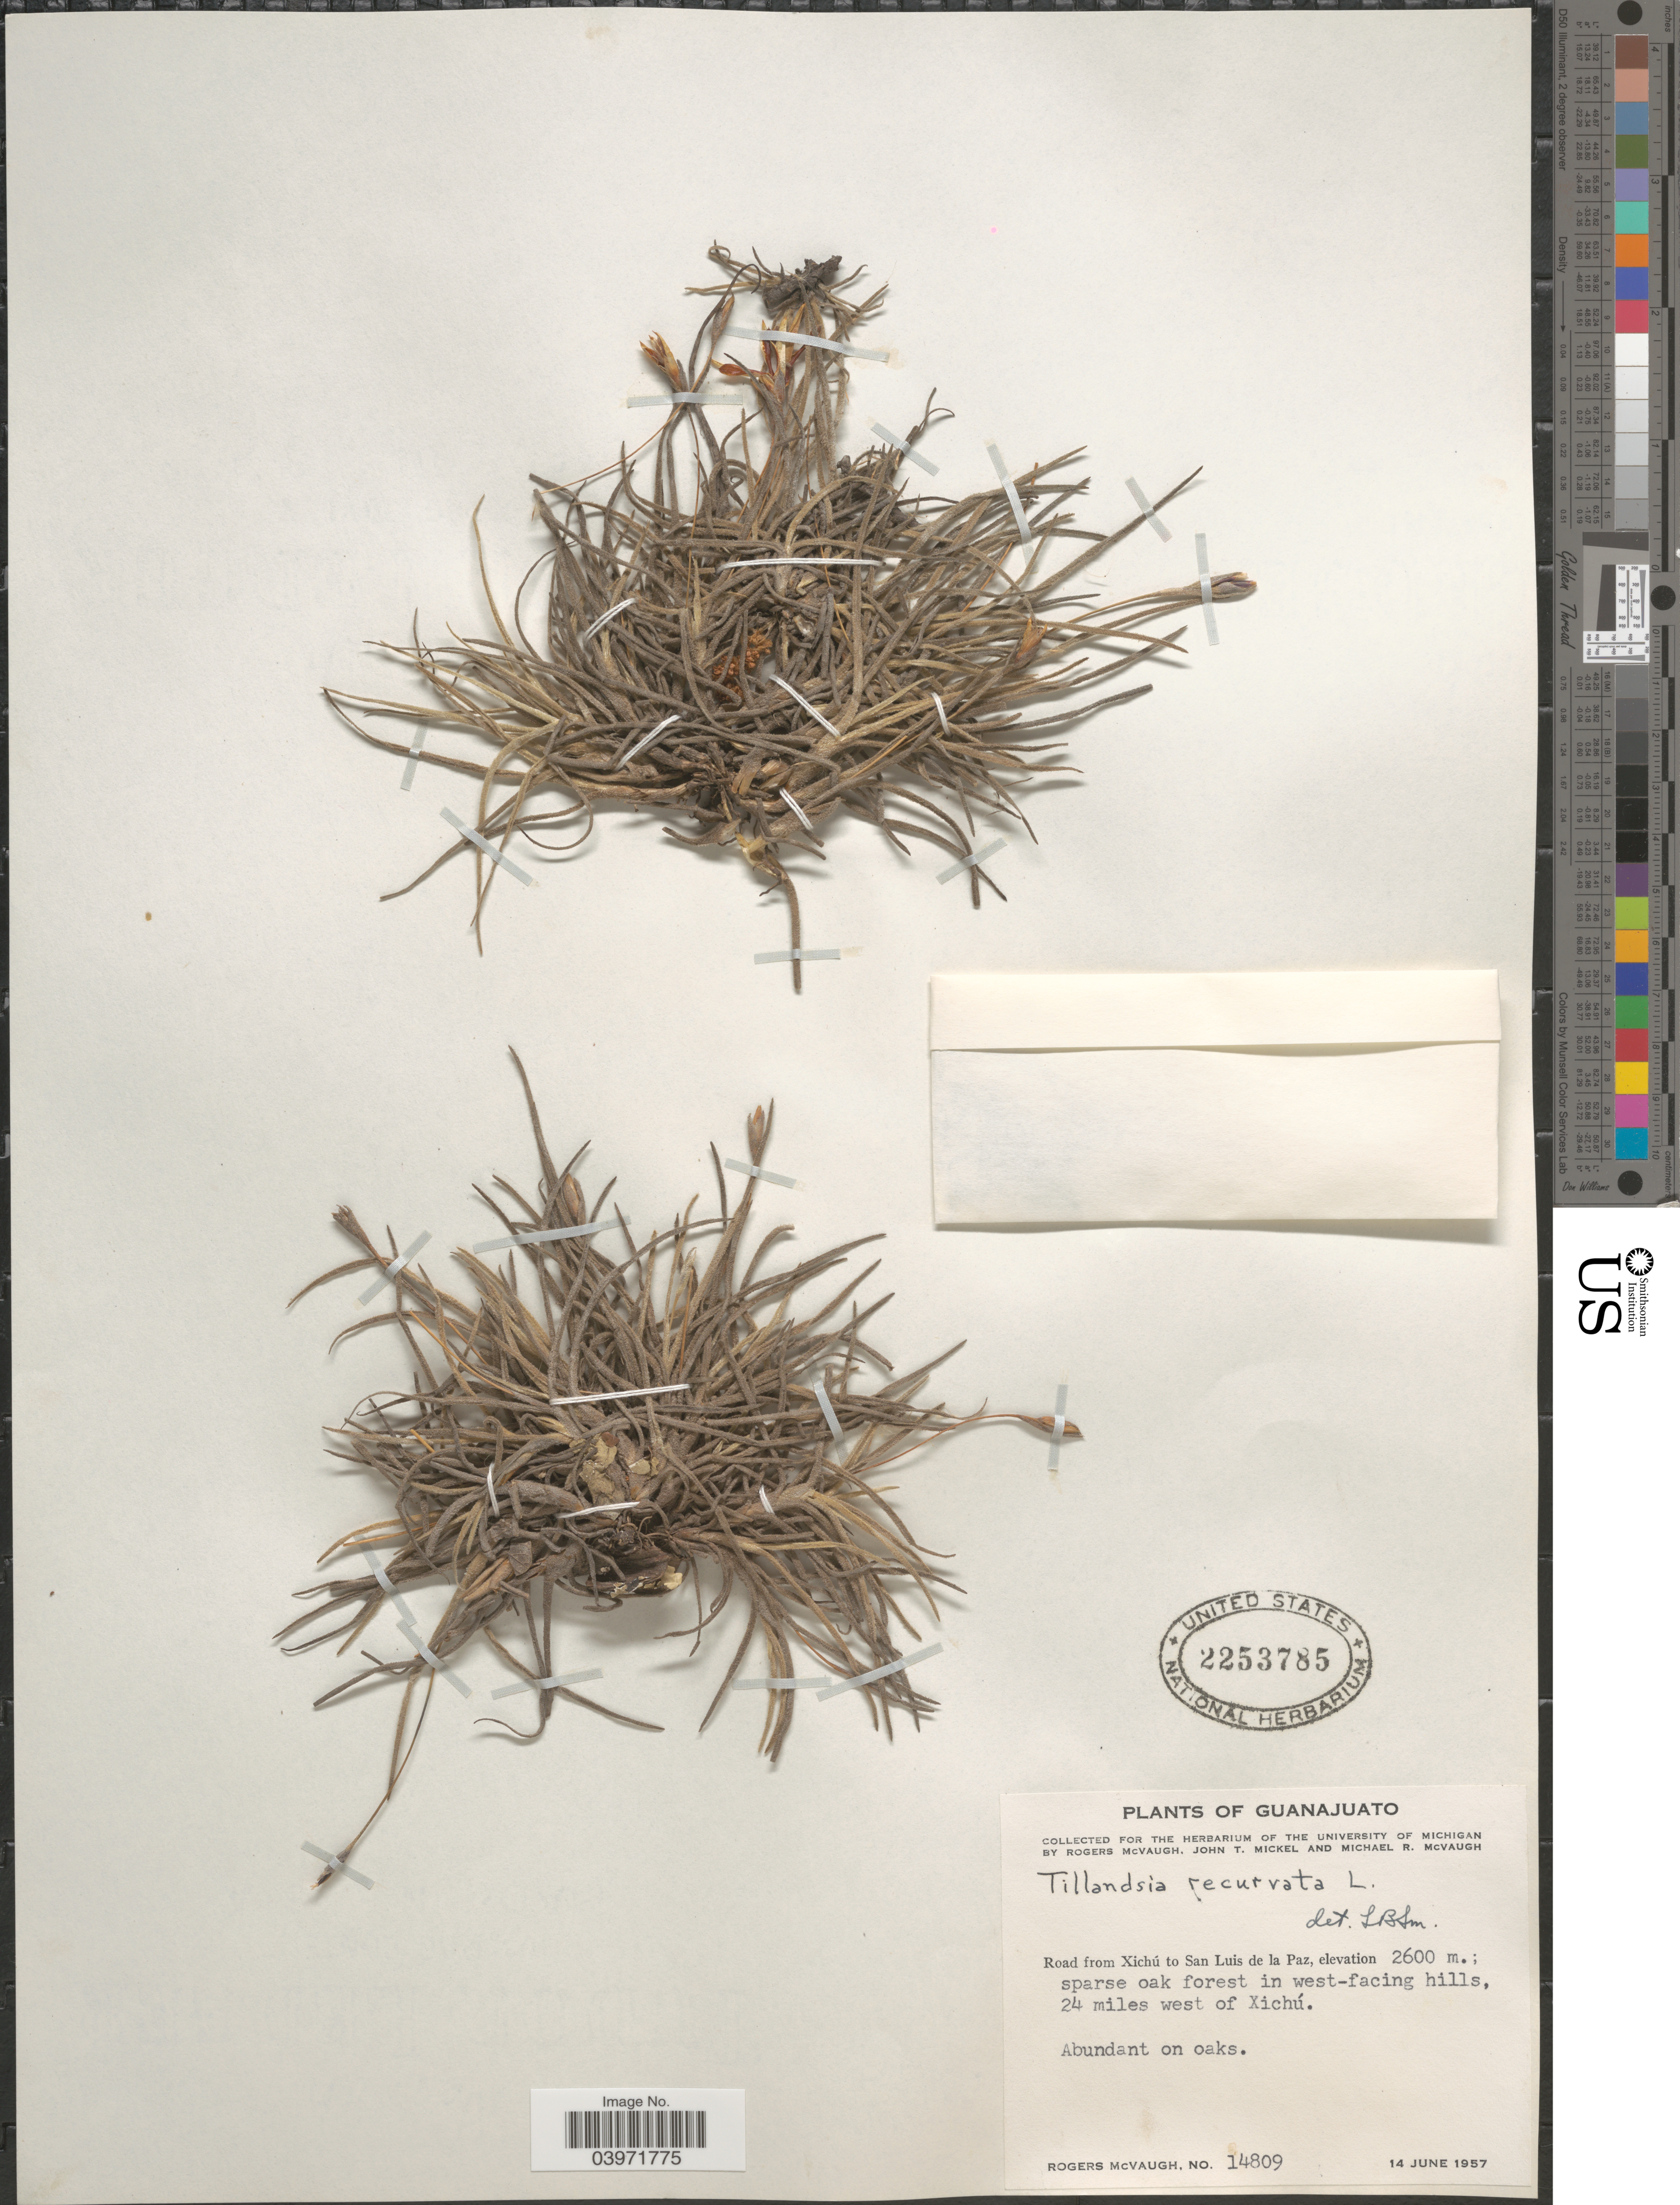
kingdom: Plantae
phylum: Tracheophyta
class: Liliopsida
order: Poales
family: Bromeliaceae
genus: Tillandsia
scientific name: Tillandsia recurvata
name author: L.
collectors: R. McVaugh, J. T. Mickel & M. R. McVaugh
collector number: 14809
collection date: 1957-06-14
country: Mexico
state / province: Guanajuato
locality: Road from Xichú to San Luis de la Paz, sparse oak forest in west-facing hills, 24 miles west of Xichú.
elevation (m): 2600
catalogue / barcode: US 2253785